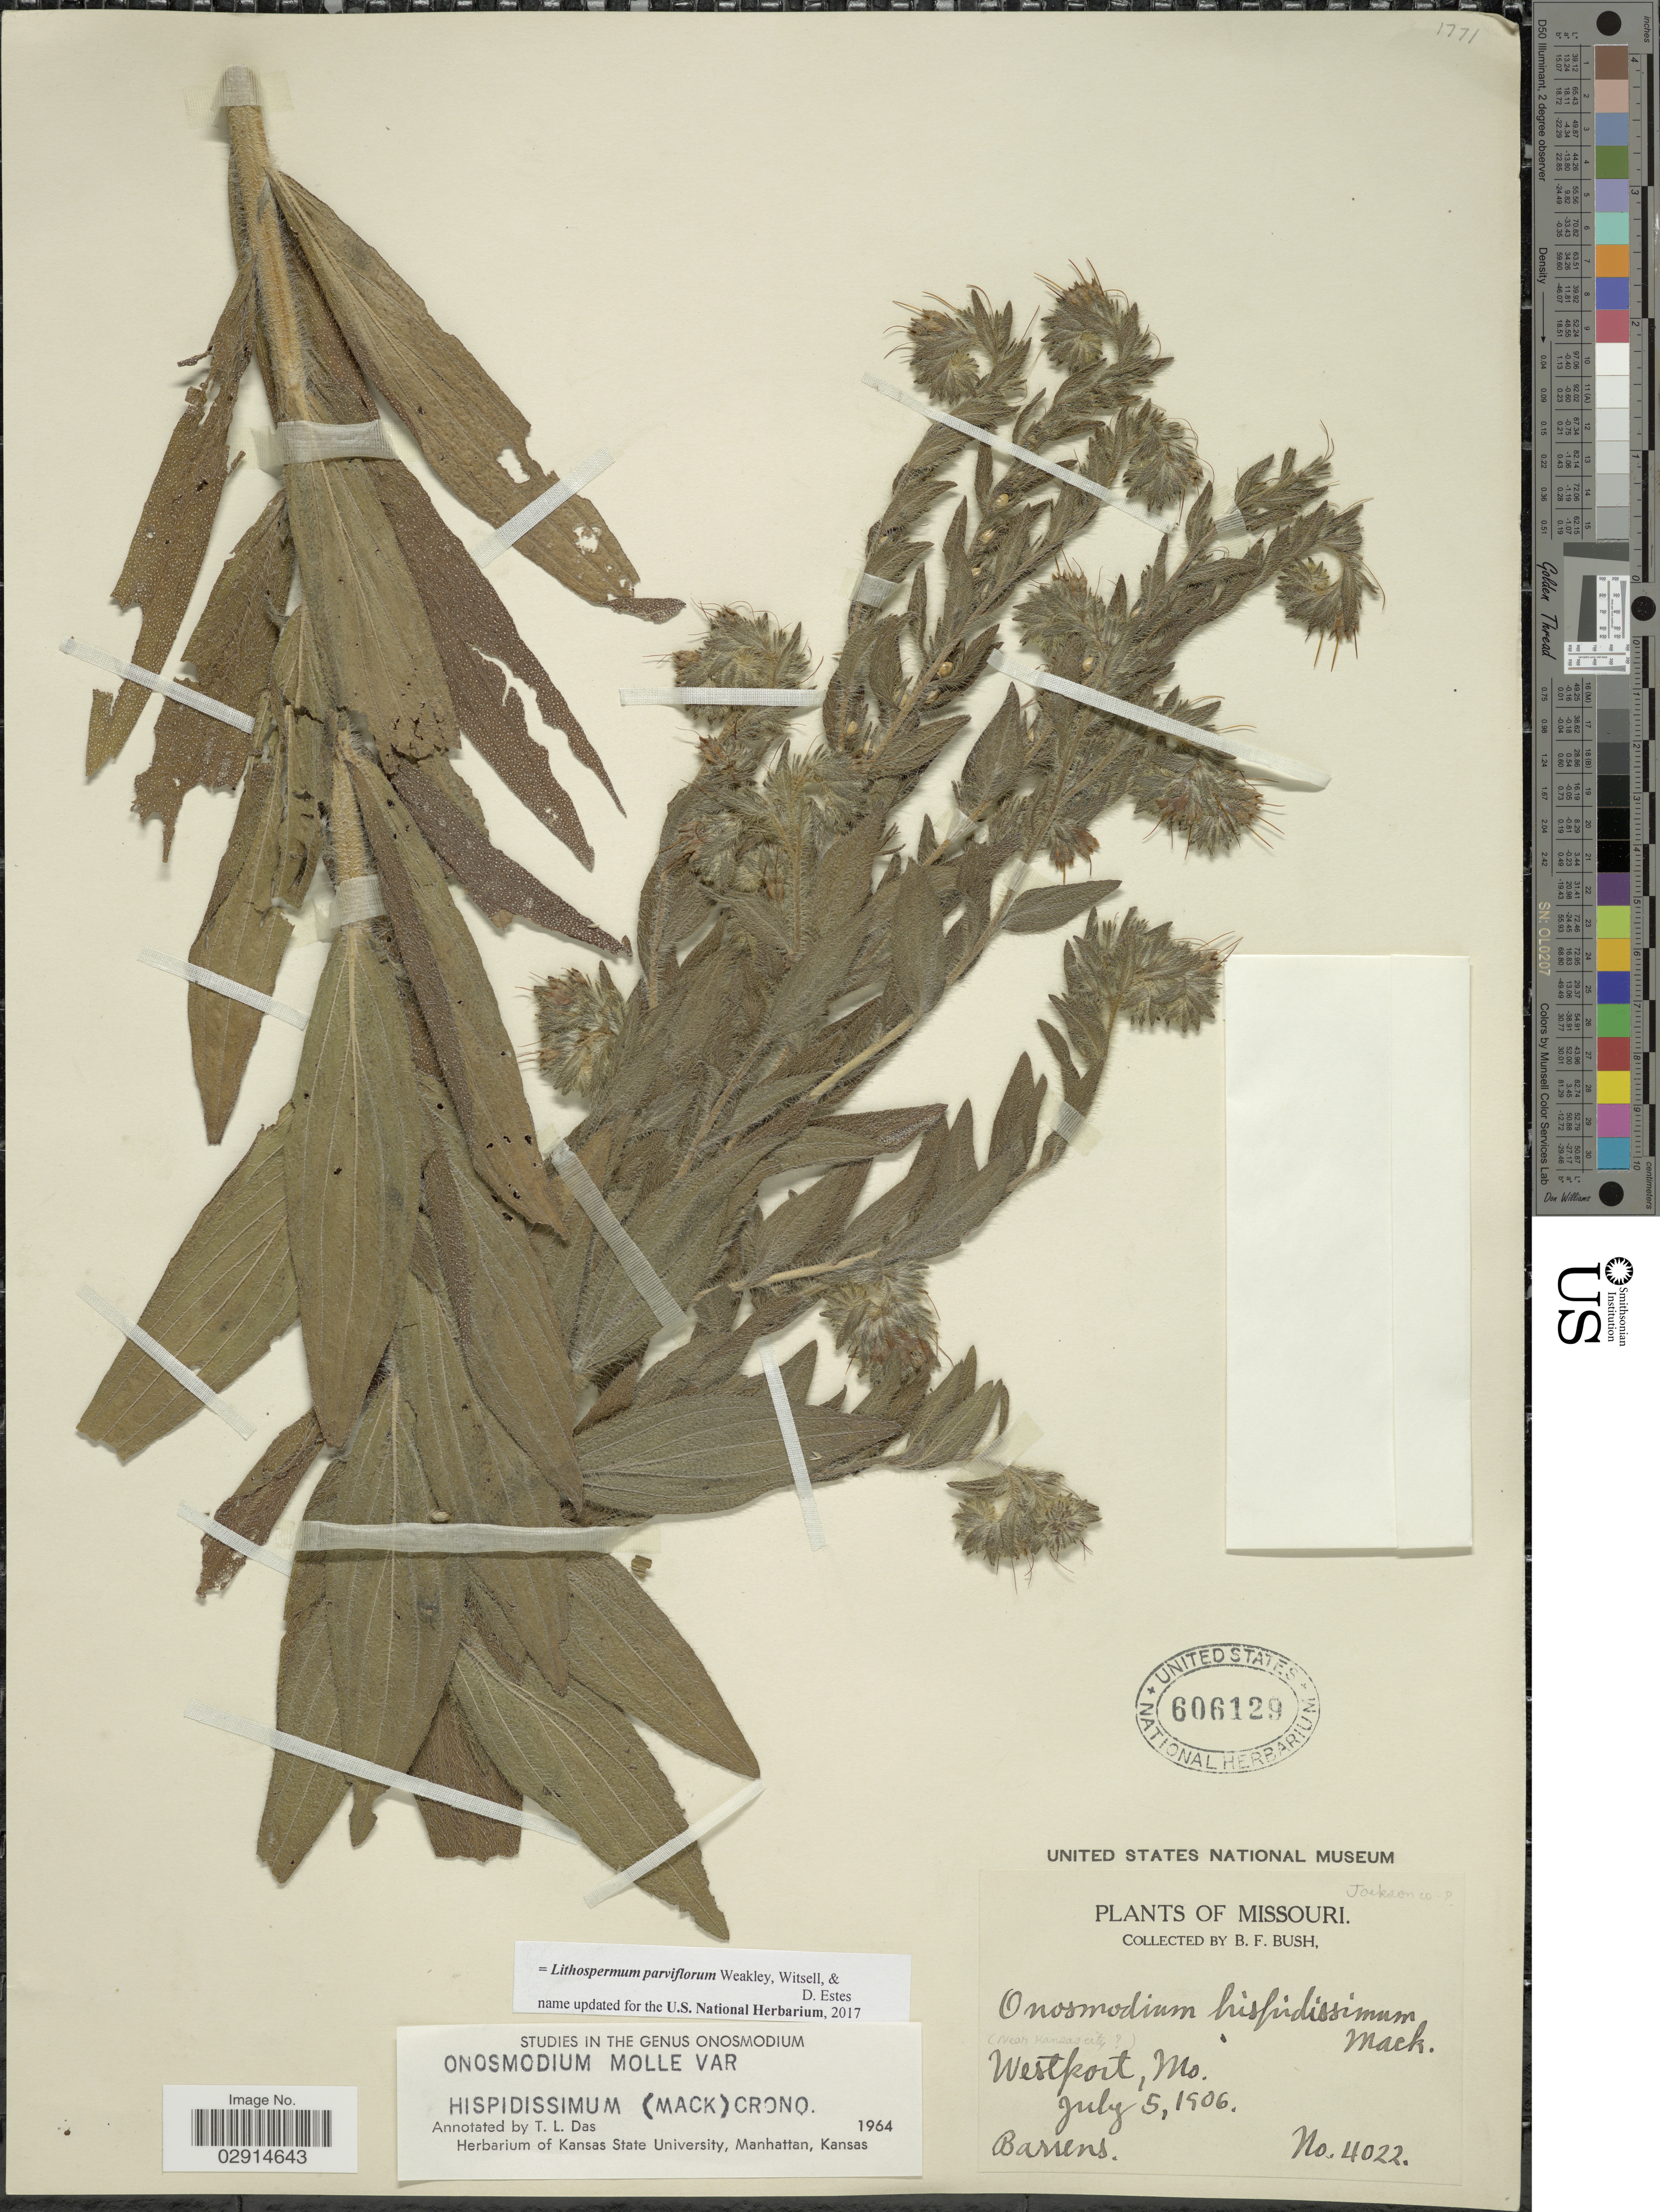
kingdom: Plantae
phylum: Tracheophyta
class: Magnoliopsida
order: Boraginales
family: Boraginaceae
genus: Lithospermum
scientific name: Lithospermum parviflorum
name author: Weakley et al.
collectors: B. F. Bush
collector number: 4022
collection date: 1906-07-05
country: United States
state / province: Missouri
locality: Jackson co. (Near Kansas city) Westport.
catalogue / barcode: US 606129